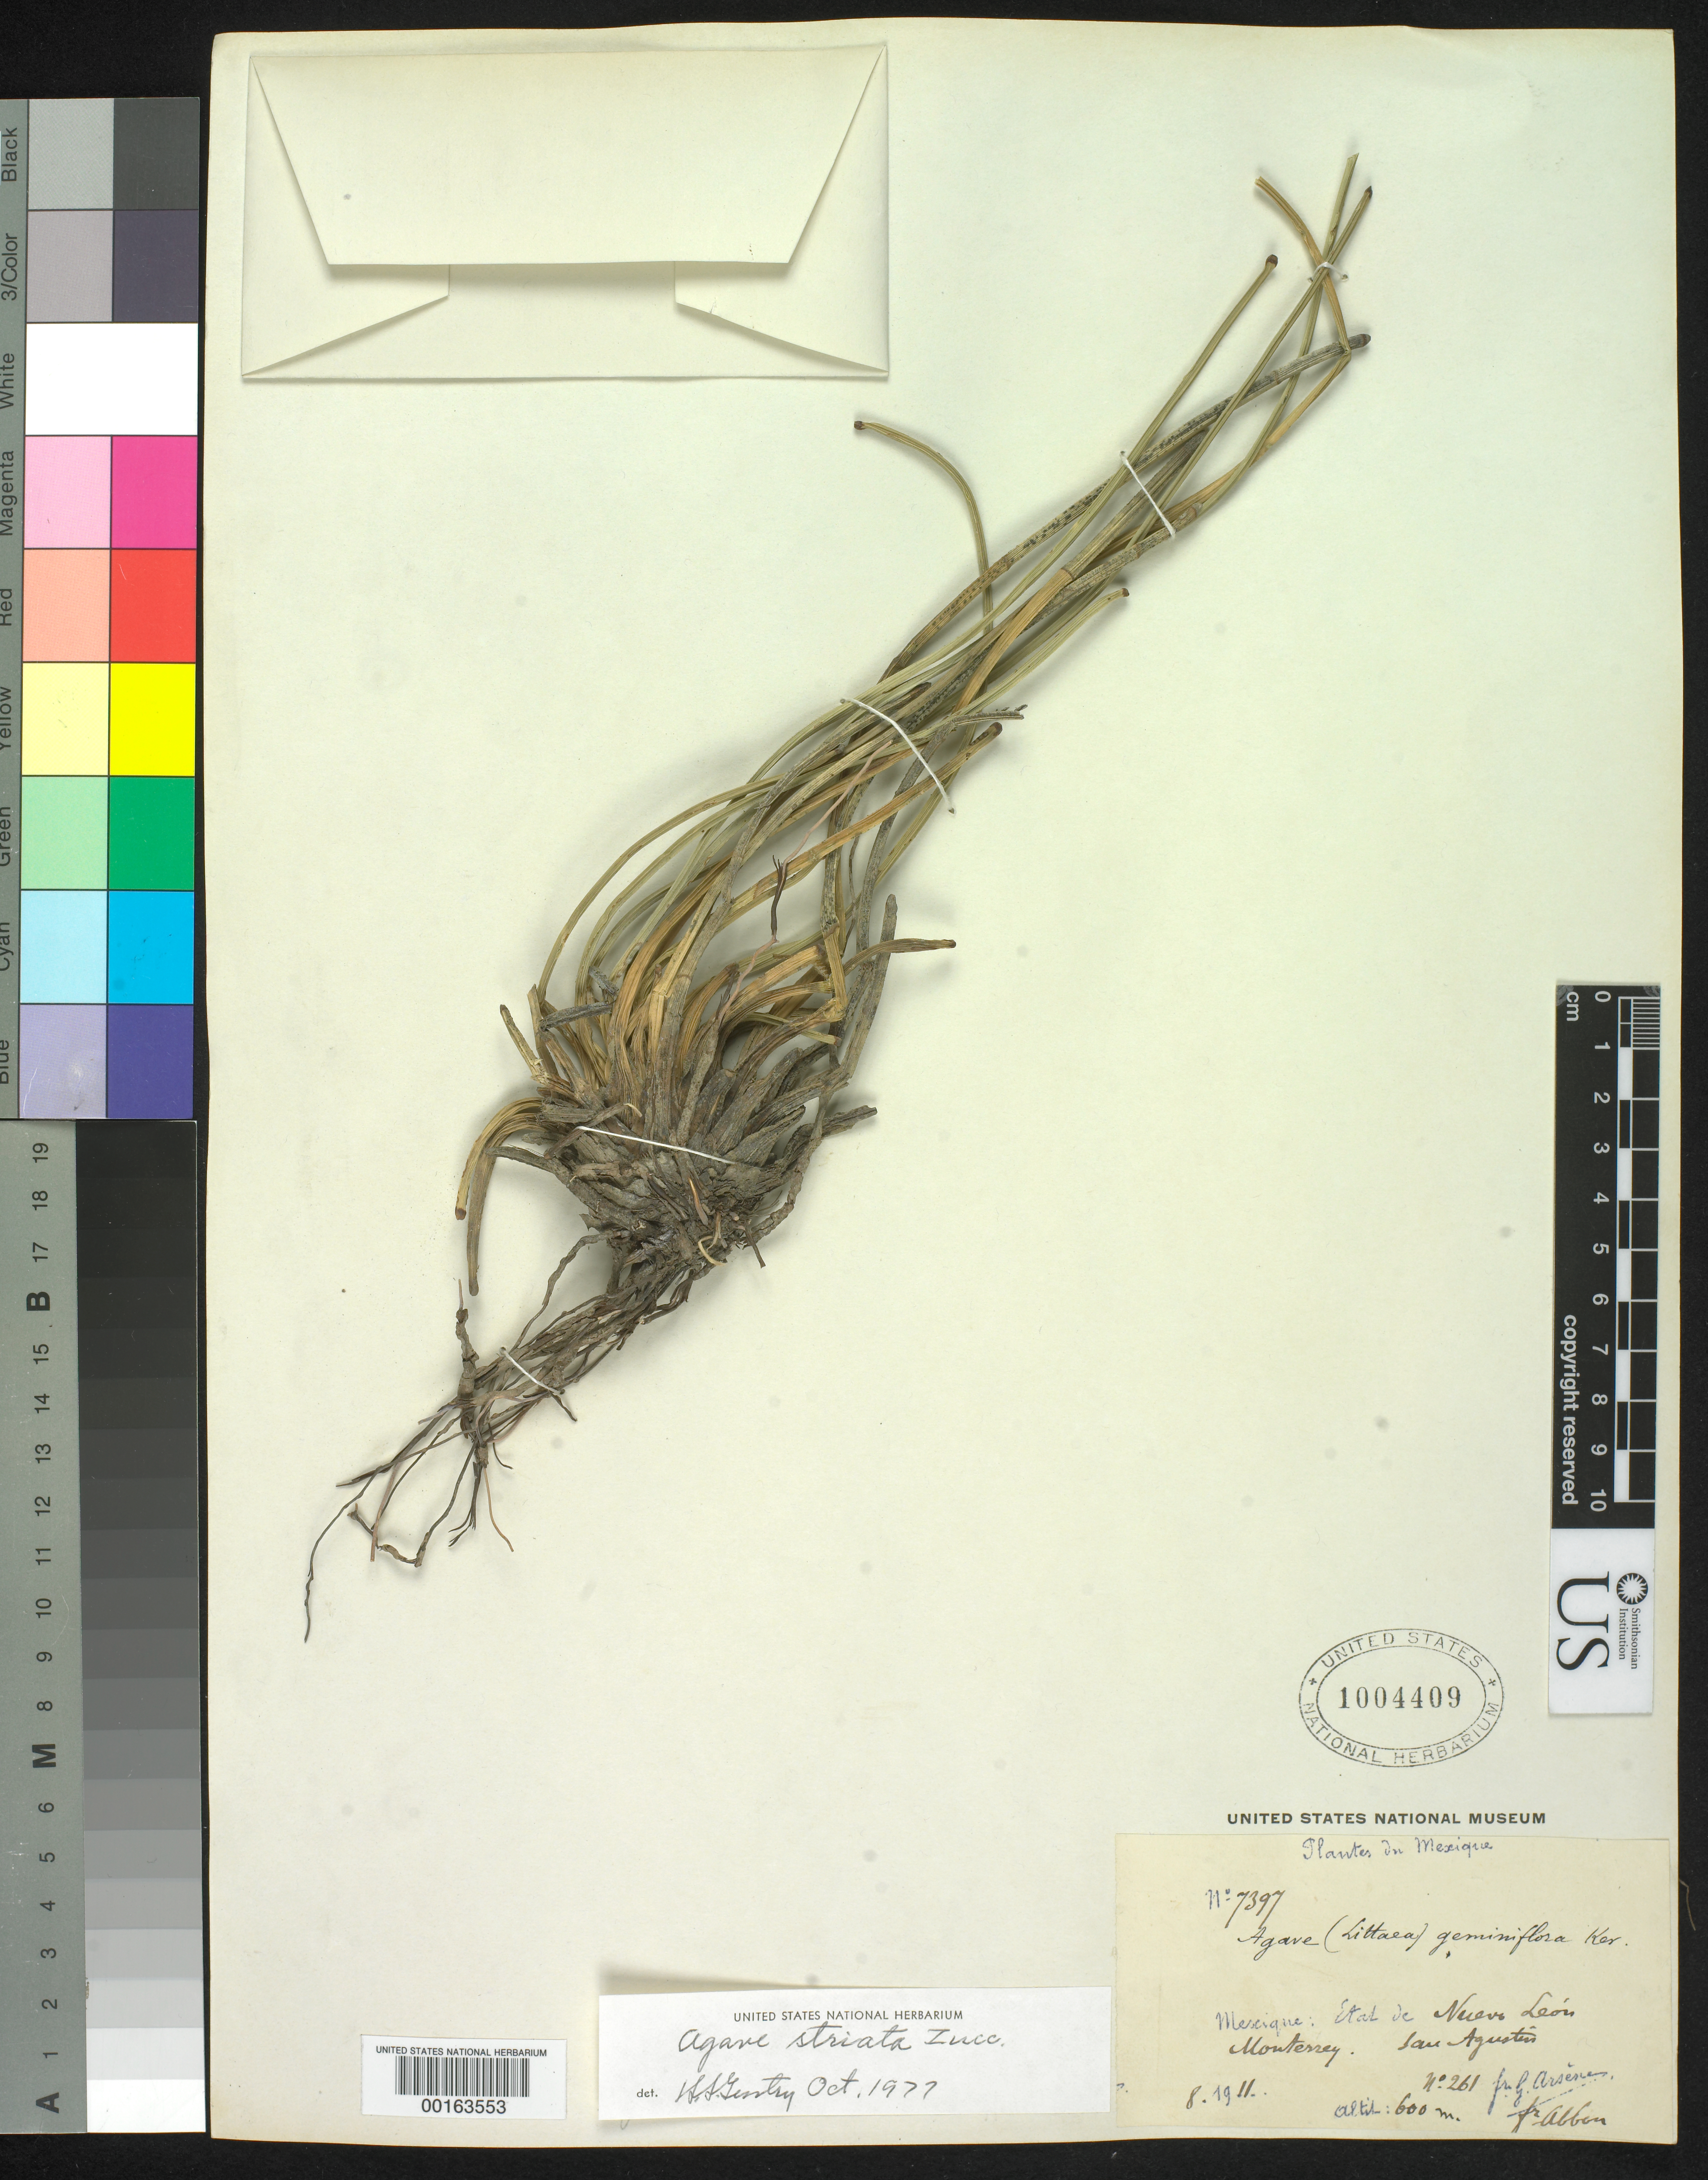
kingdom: Plantae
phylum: Tracheophyta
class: Liliopsida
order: Asparagales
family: Asparagaceae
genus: Agave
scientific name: Agave striata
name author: Zucc.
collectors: Bro. G. Arsène & Bro. Abbon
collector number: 7397/261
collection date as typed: Aug 1911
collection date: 1911-08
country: Mexico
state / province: Nuevo León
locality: Monterrey; san agustin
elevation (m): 600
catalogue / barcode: US 1004409